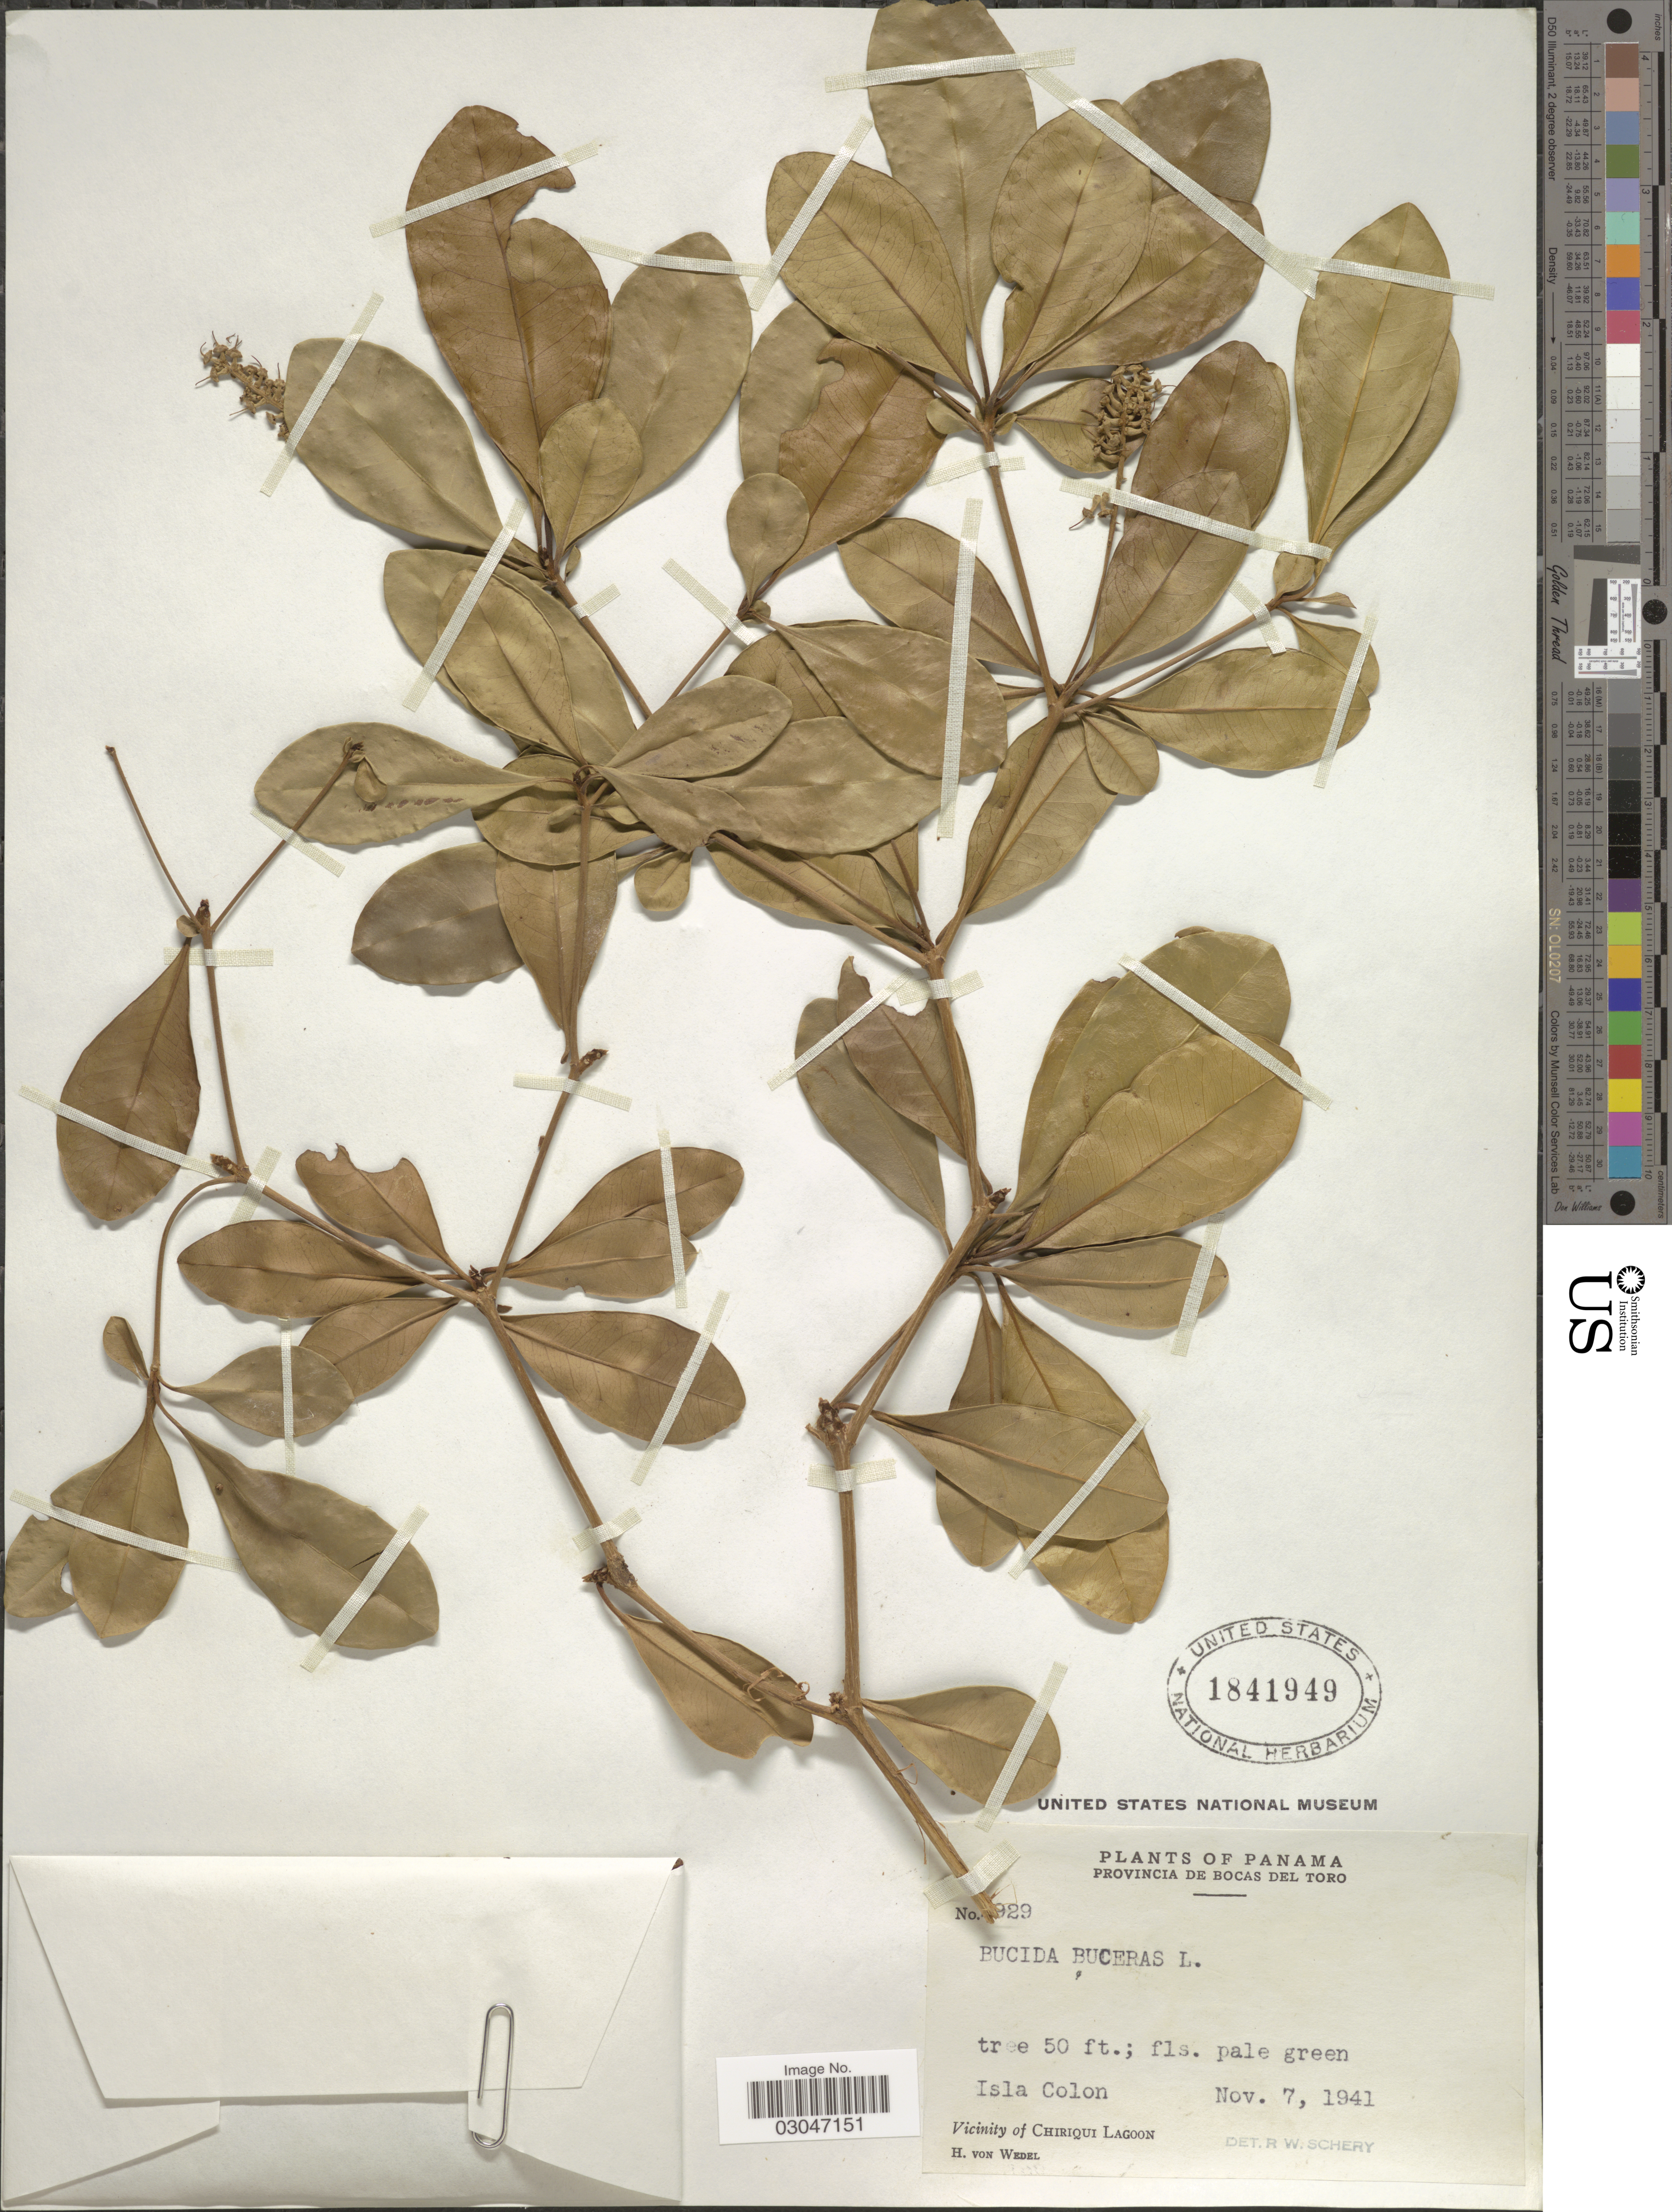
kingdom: Plantae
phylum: Tracheophyta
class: Magnoliopsida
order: Myrtales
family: Combretaceae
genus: Terminalia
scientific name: Terminalia buceras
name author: (L.) C. Wright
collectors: H. von Wedel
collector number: !929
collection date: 1941-11-07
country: Panama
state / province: Bocas del Toro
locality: Isla Colon, Vicinity of Chiriqui Lagoon.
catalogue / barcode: US 1841949